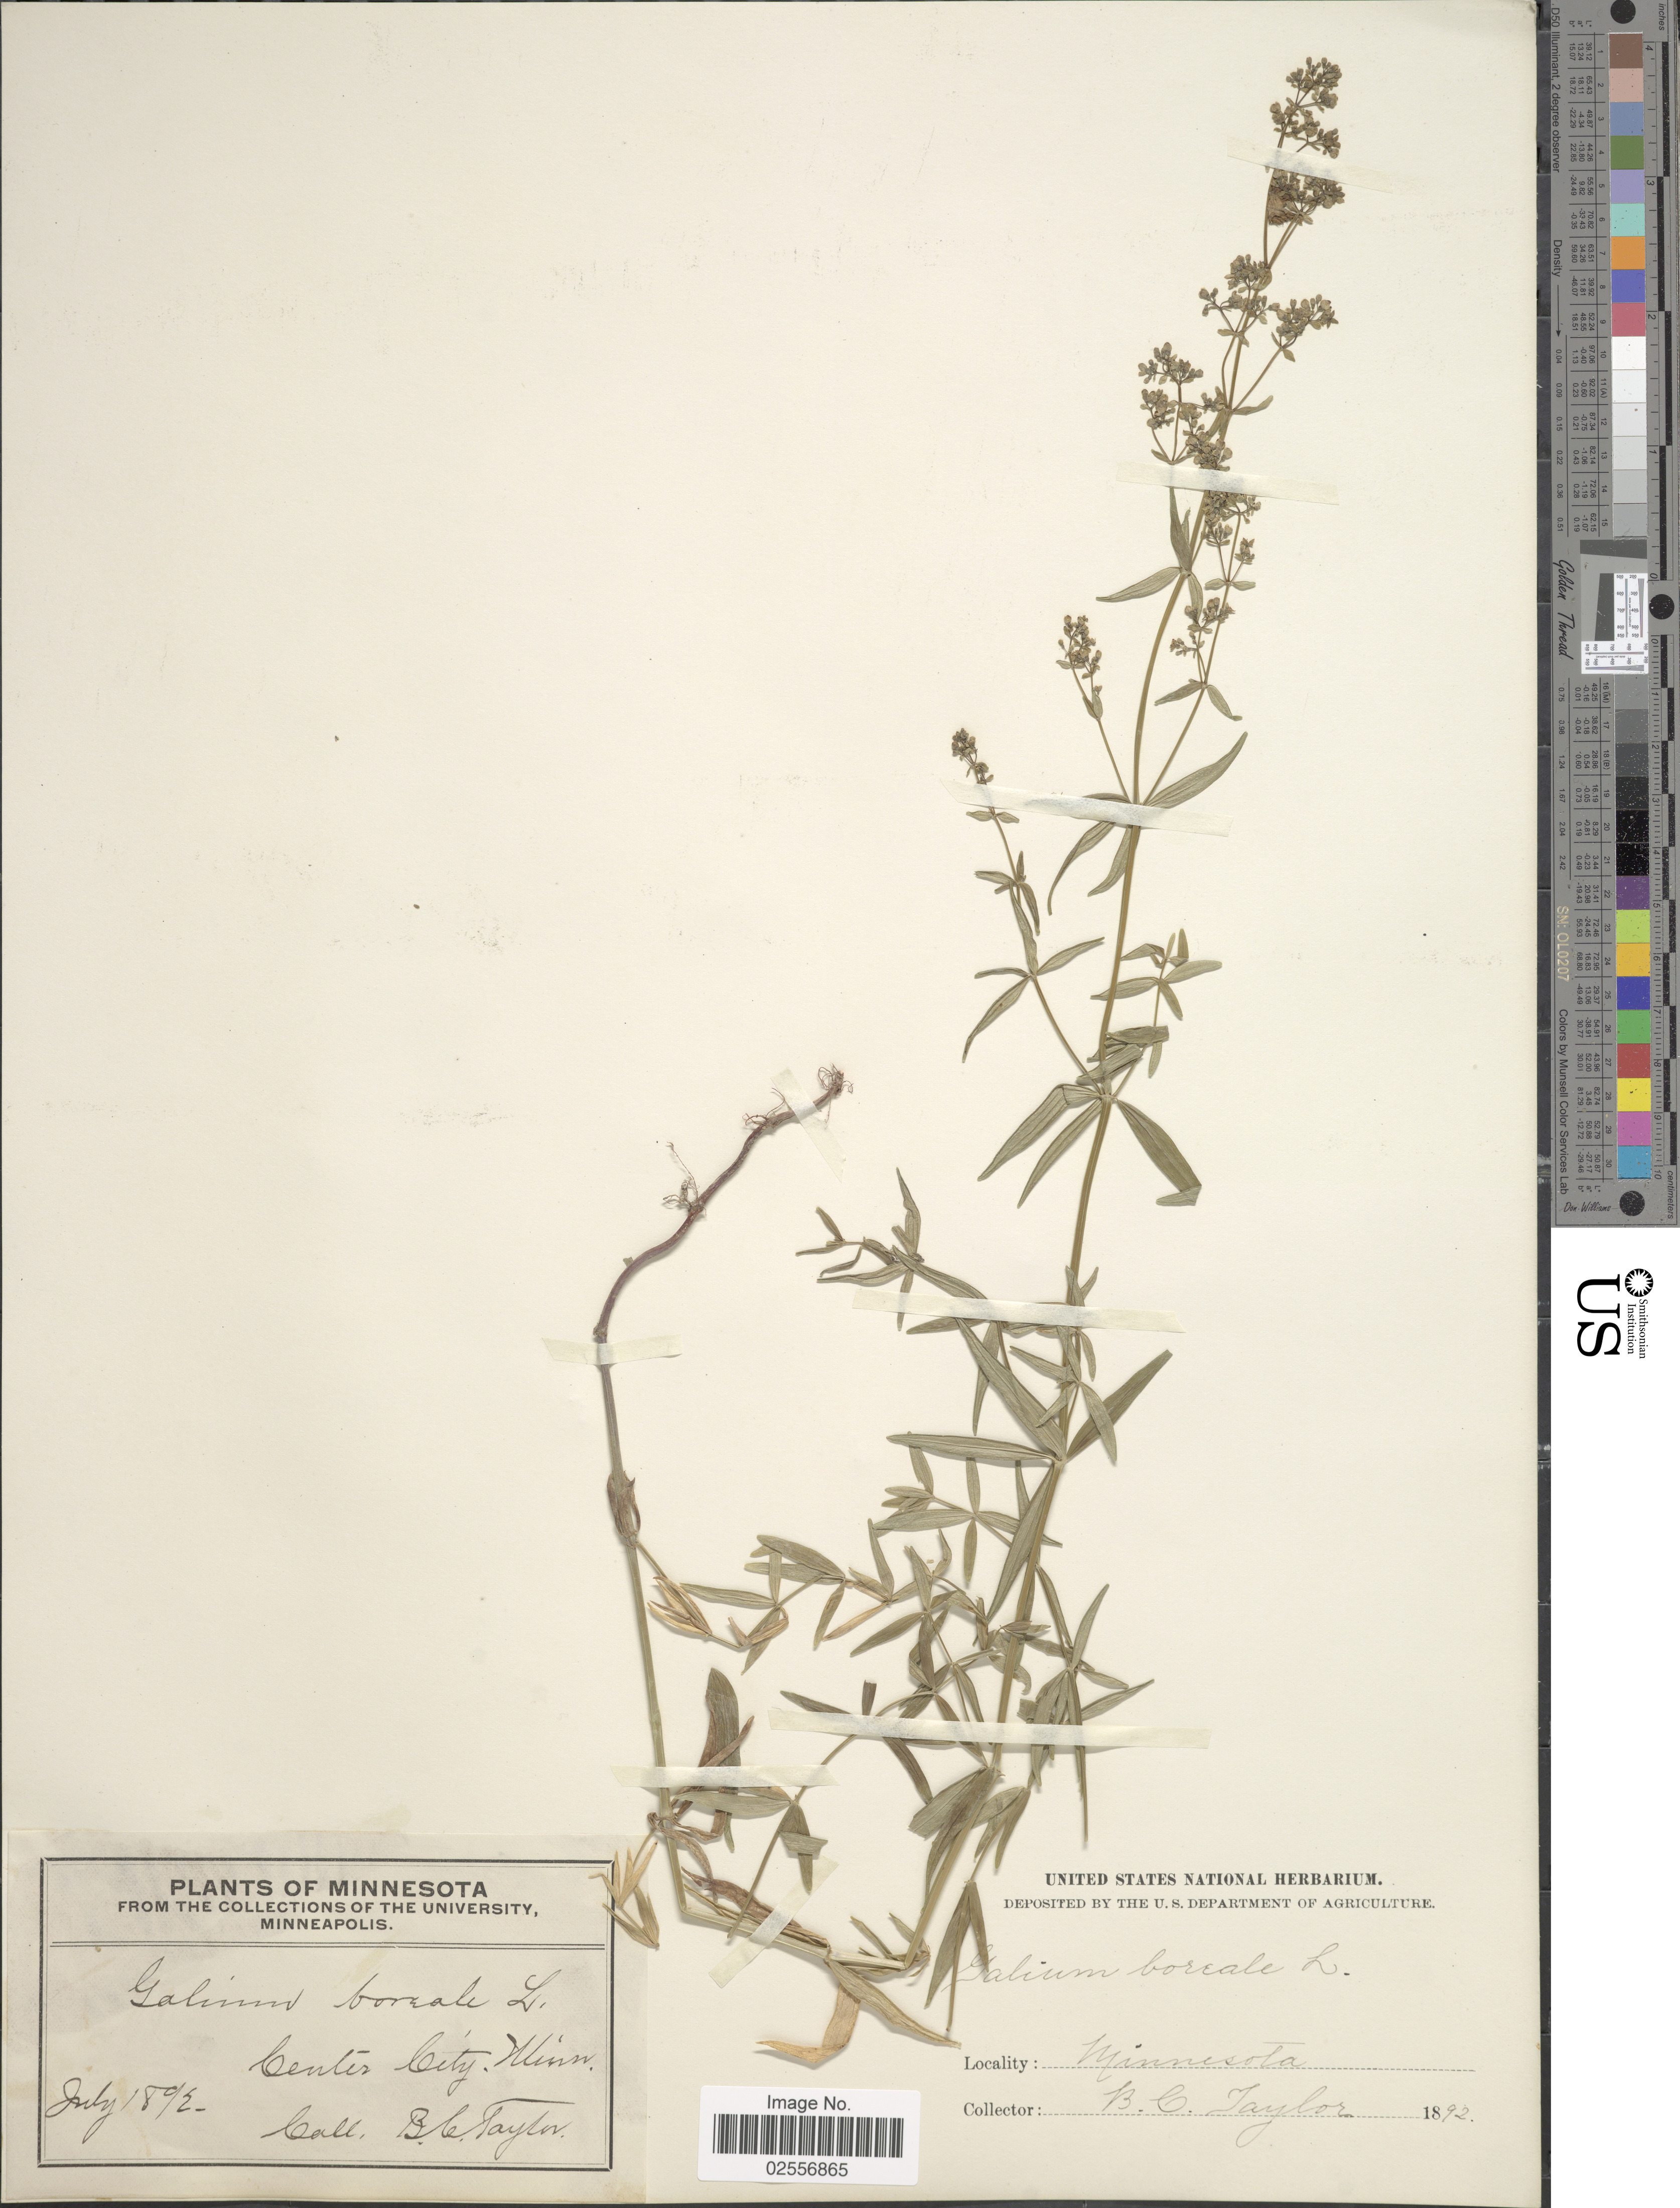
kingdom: Plantae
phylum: Tracheophyta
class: Magnoliopsida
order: Gentianales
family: Rubiaceae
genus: Galium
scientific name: Galium boreale L.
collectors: B. C. Taylor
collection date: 1892-07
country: United States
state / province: Minnesota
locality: Center City